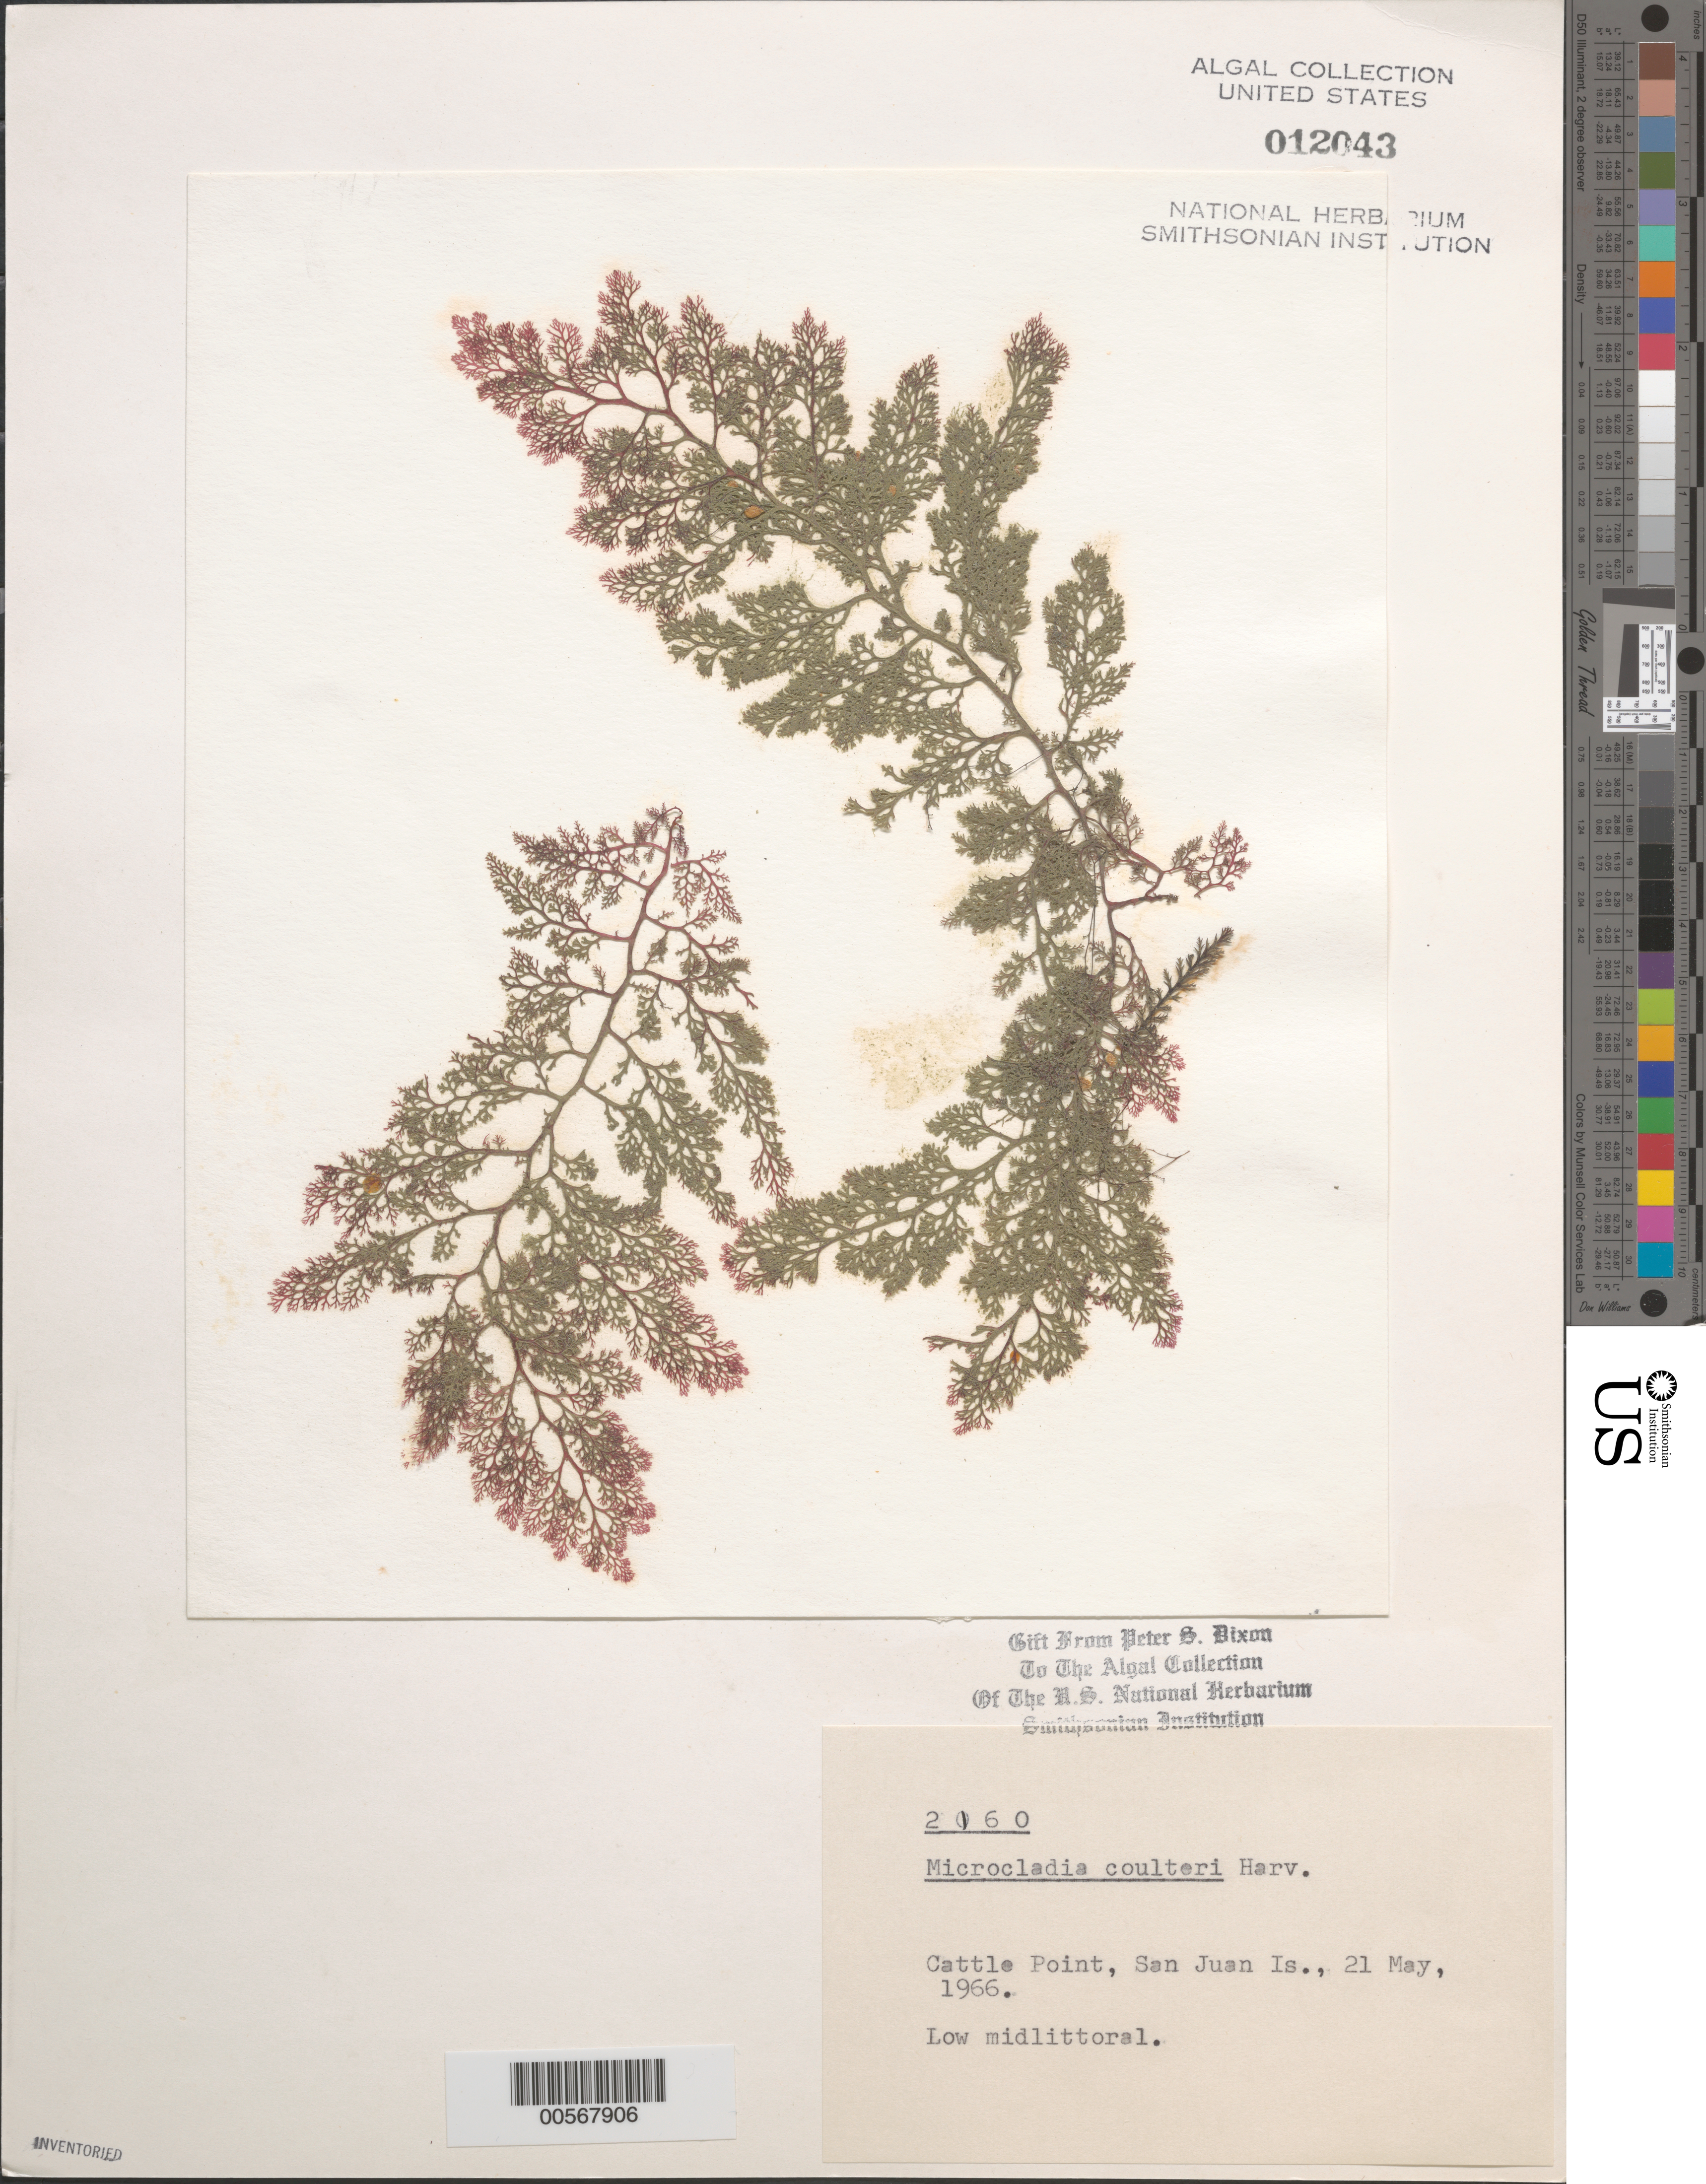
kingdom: Plantae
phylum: Rhodophyta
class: Florideophyceae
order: Ceramiales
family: Ceramiaceae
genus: Microcladia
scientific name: Microcladia coulteri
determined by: Dixon, P. S.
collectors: P. S. Dixon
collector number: PSD 2160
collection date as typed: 21 May 1966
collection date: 1966-05-21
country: United States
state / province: Washington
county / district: San Juan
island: San Juan Island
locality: Cattle Point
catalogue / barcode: US 12043